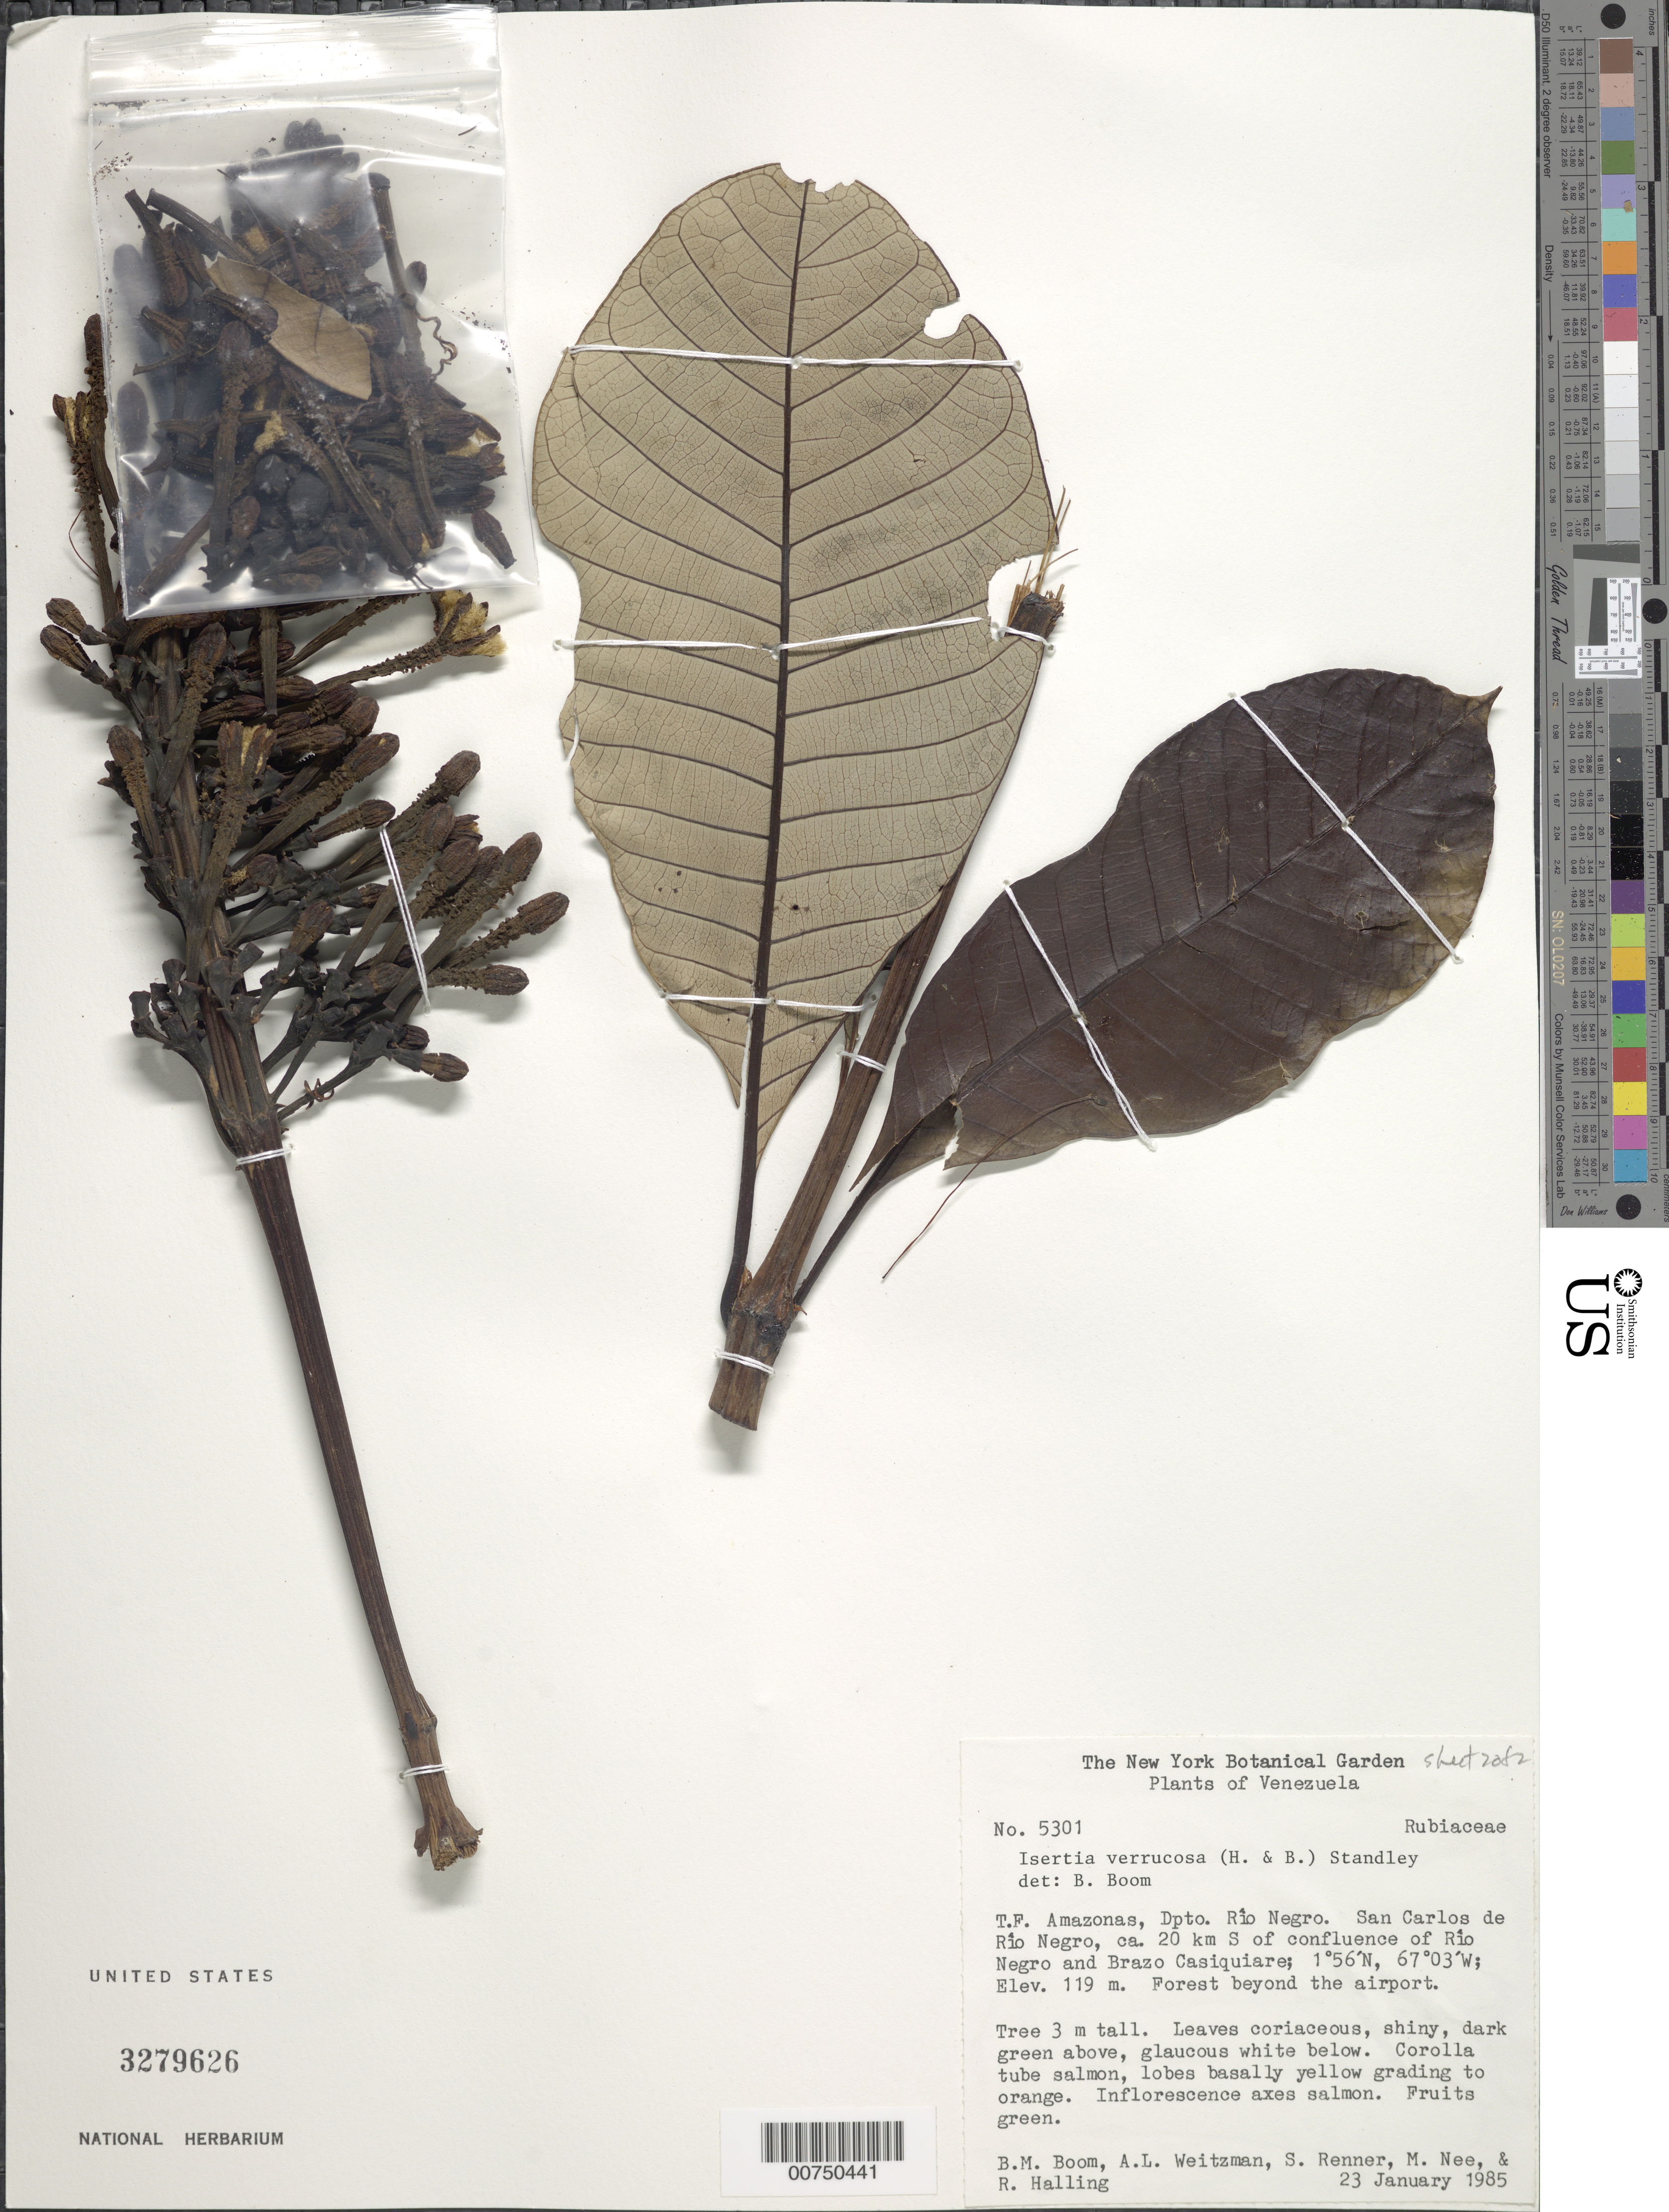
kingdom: Plantae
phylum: Tracheophyta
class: Magnoliopsida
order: Gentianales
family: Rubiaceae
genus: Isertia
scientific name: Isertia verrucosa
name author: (Humb. & Bonpl.) Standl.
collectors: B. M. Boom, A. L. Weitzman, S. S. Renner, M. Nee & R. Halling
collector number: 5301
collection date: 1985-01-23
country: Venezuela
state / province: Amazonas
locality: T.F. Amazonas, Dpto. Rio Negro. San Carlos de Rio Negro, ca. 20 km S of confluence of Rio Negro and Brazo Casiquiare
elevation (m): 119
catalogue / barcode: US 3279626